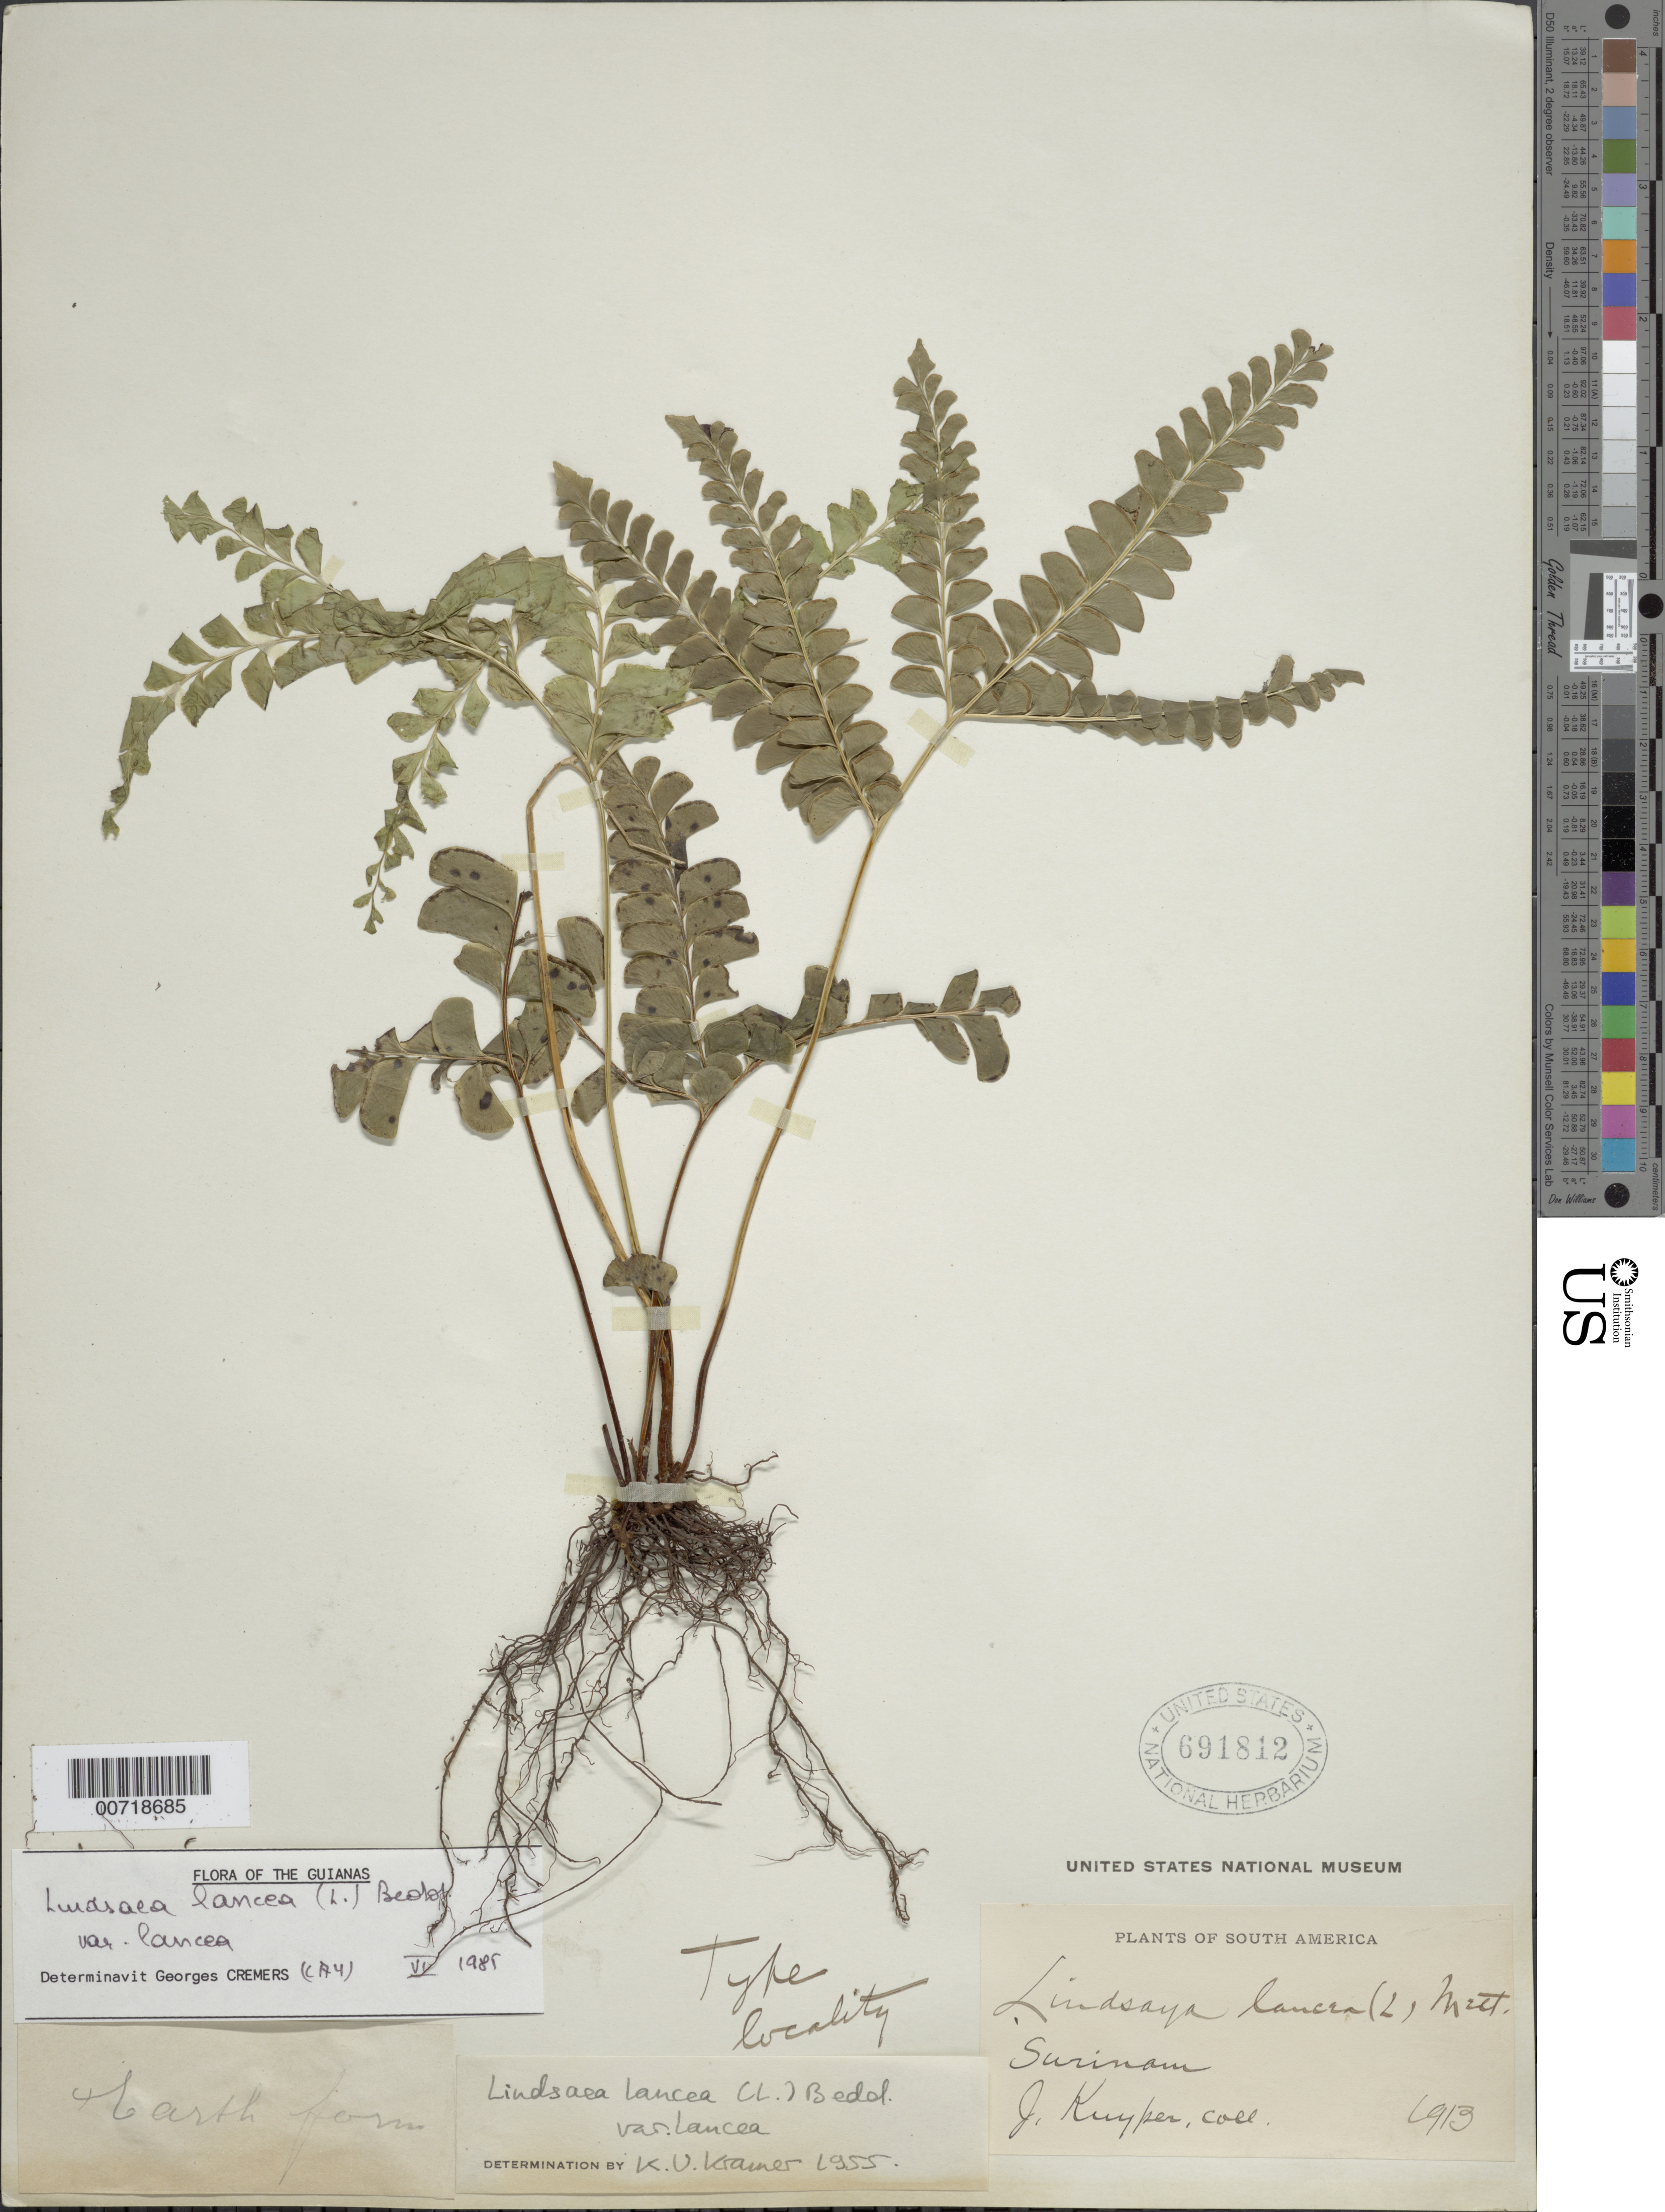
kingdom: Plantae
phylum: Tracheophyta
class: Polypodiopsida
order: Polypodiales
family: Lindsaeaceae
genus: Lindsaea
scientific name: Lindsaea lancea var. lancea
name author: (L.) Bedd.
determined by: Cremers, Georges A.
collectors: J. Kuyper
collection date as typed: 1913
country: Suriname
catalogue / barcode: US 691812